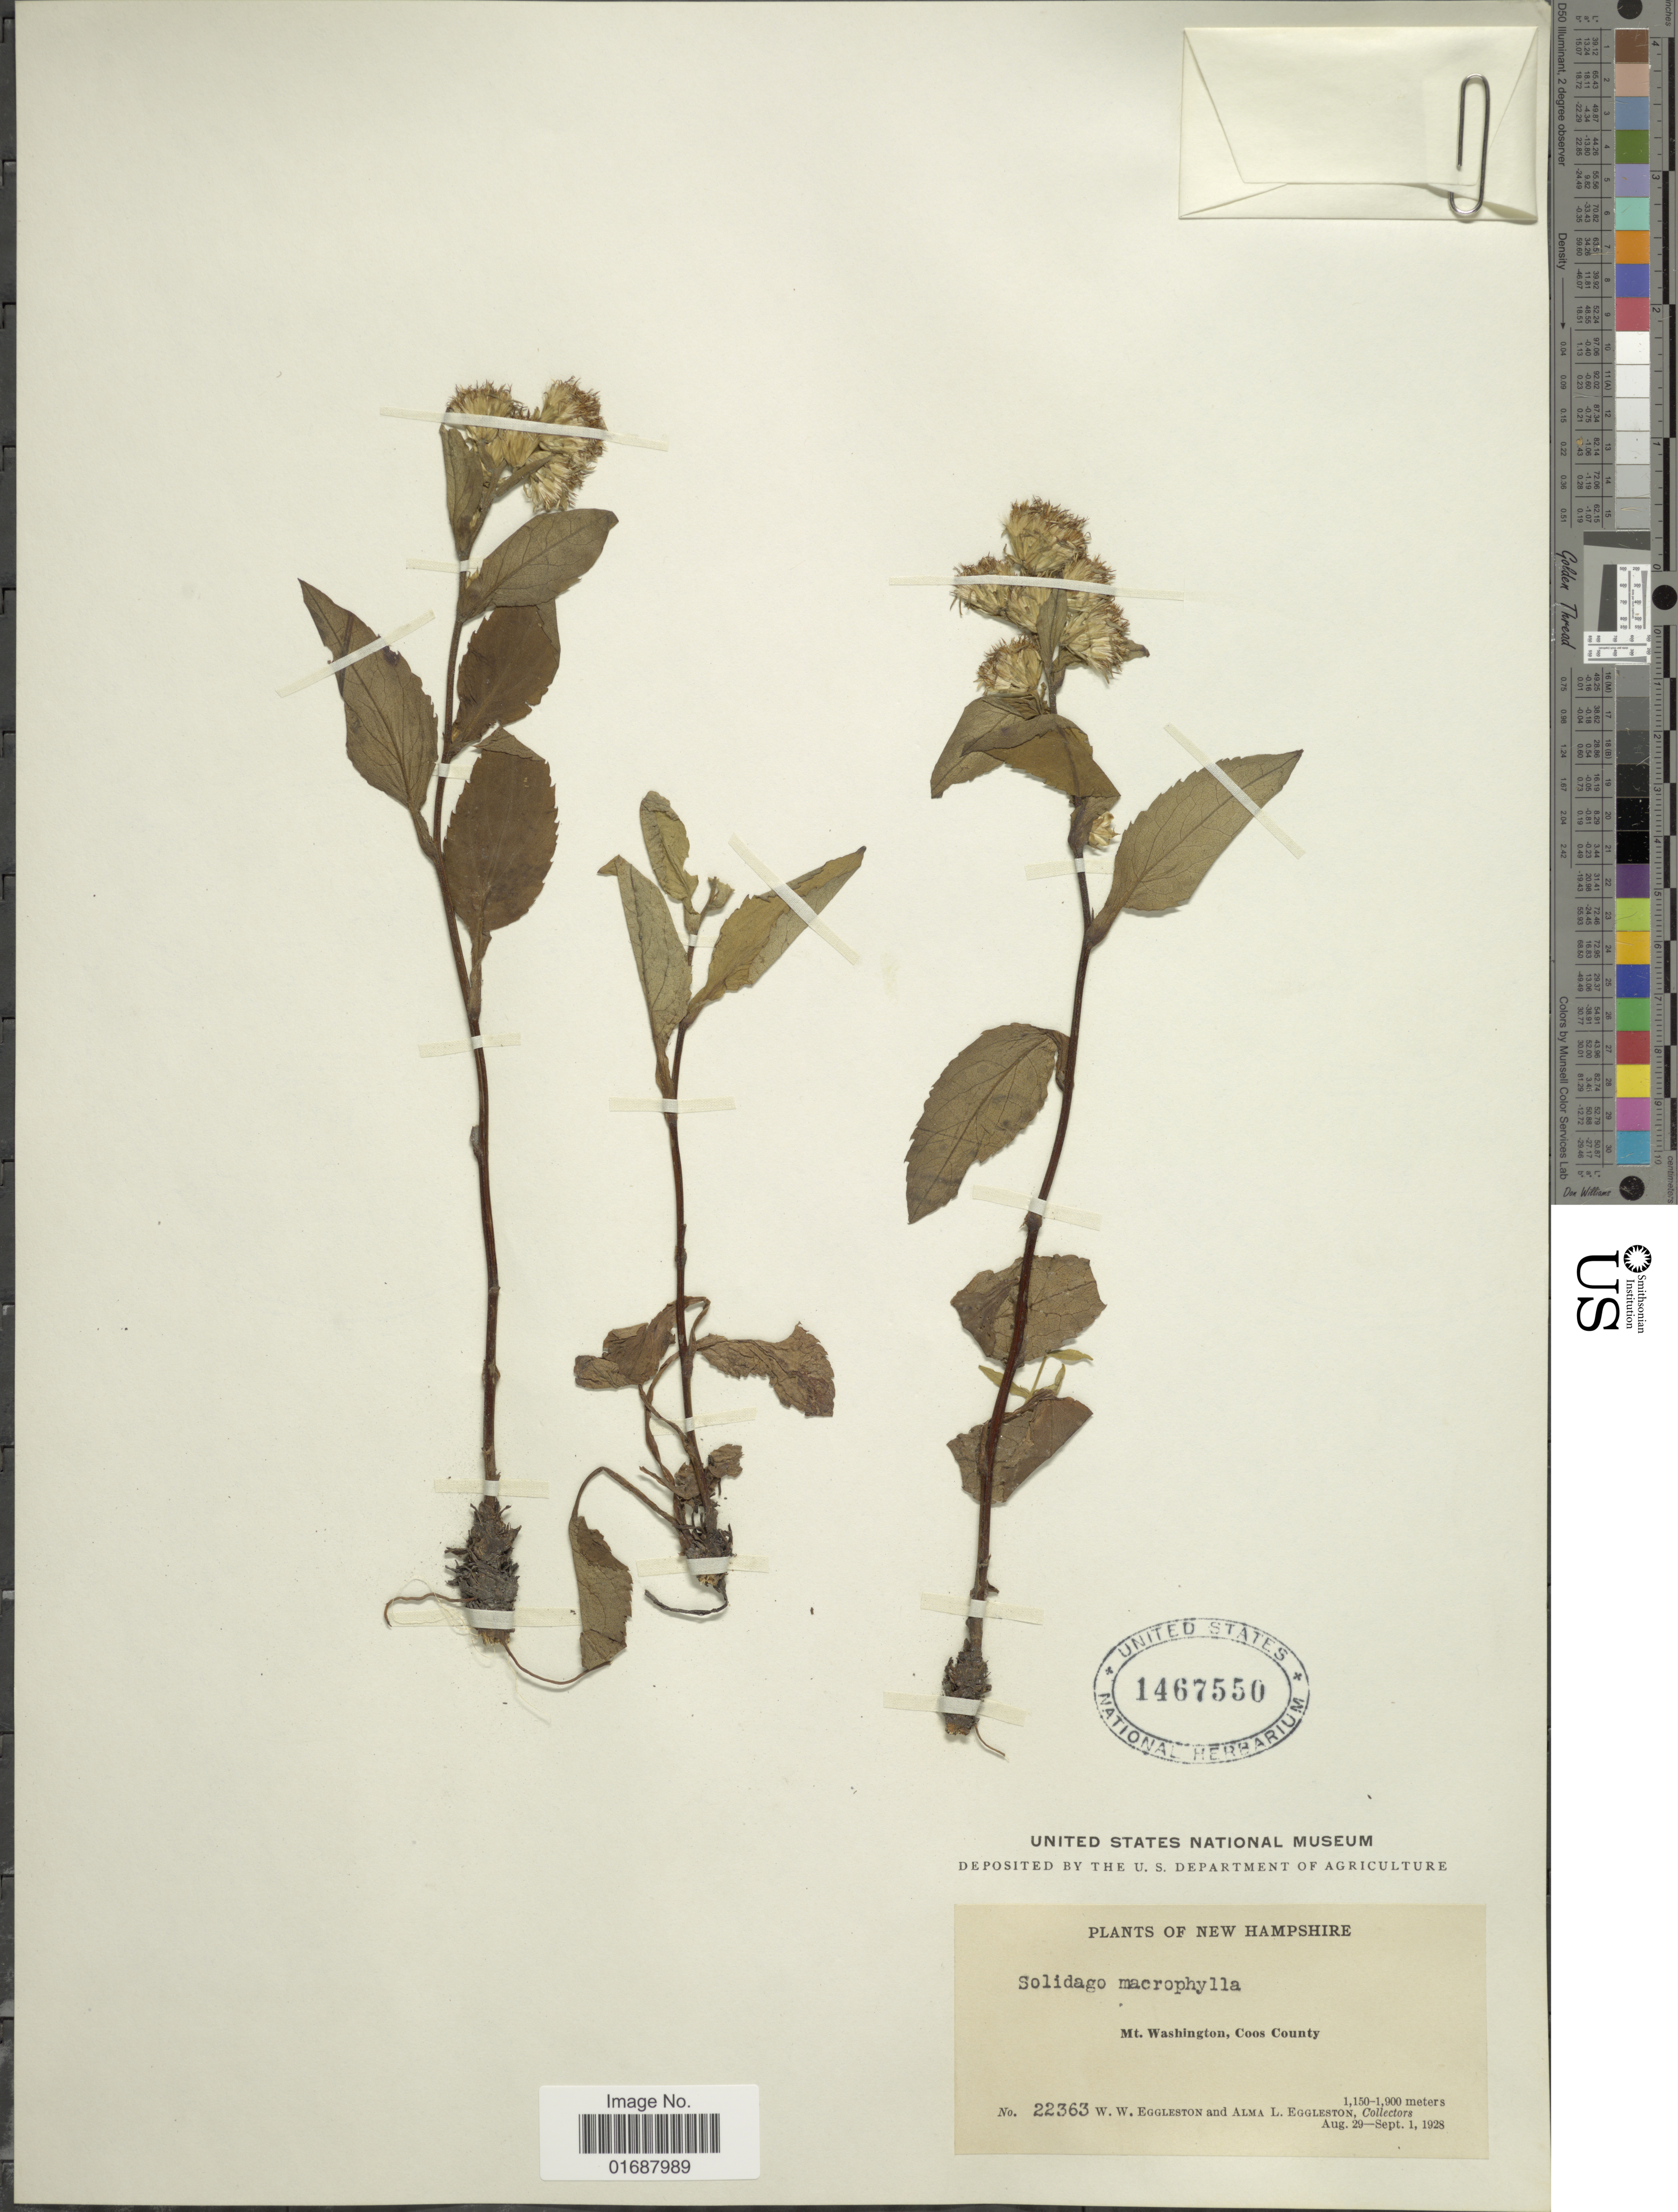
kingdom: Plantae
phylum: Tracheophyta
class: Magnoliopsida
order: Asterales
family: Asteraceae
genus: Solidago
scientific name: Solidago macrophylla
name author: Banks ex Pursh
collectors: W. W. Eggleston & A. Eggleston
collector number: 22363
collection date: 1928-08-29/1928-09-01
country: United States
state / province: New Hampshire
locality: Mt. Washington, Coos County.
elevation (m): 1150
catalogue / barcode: US 1467550